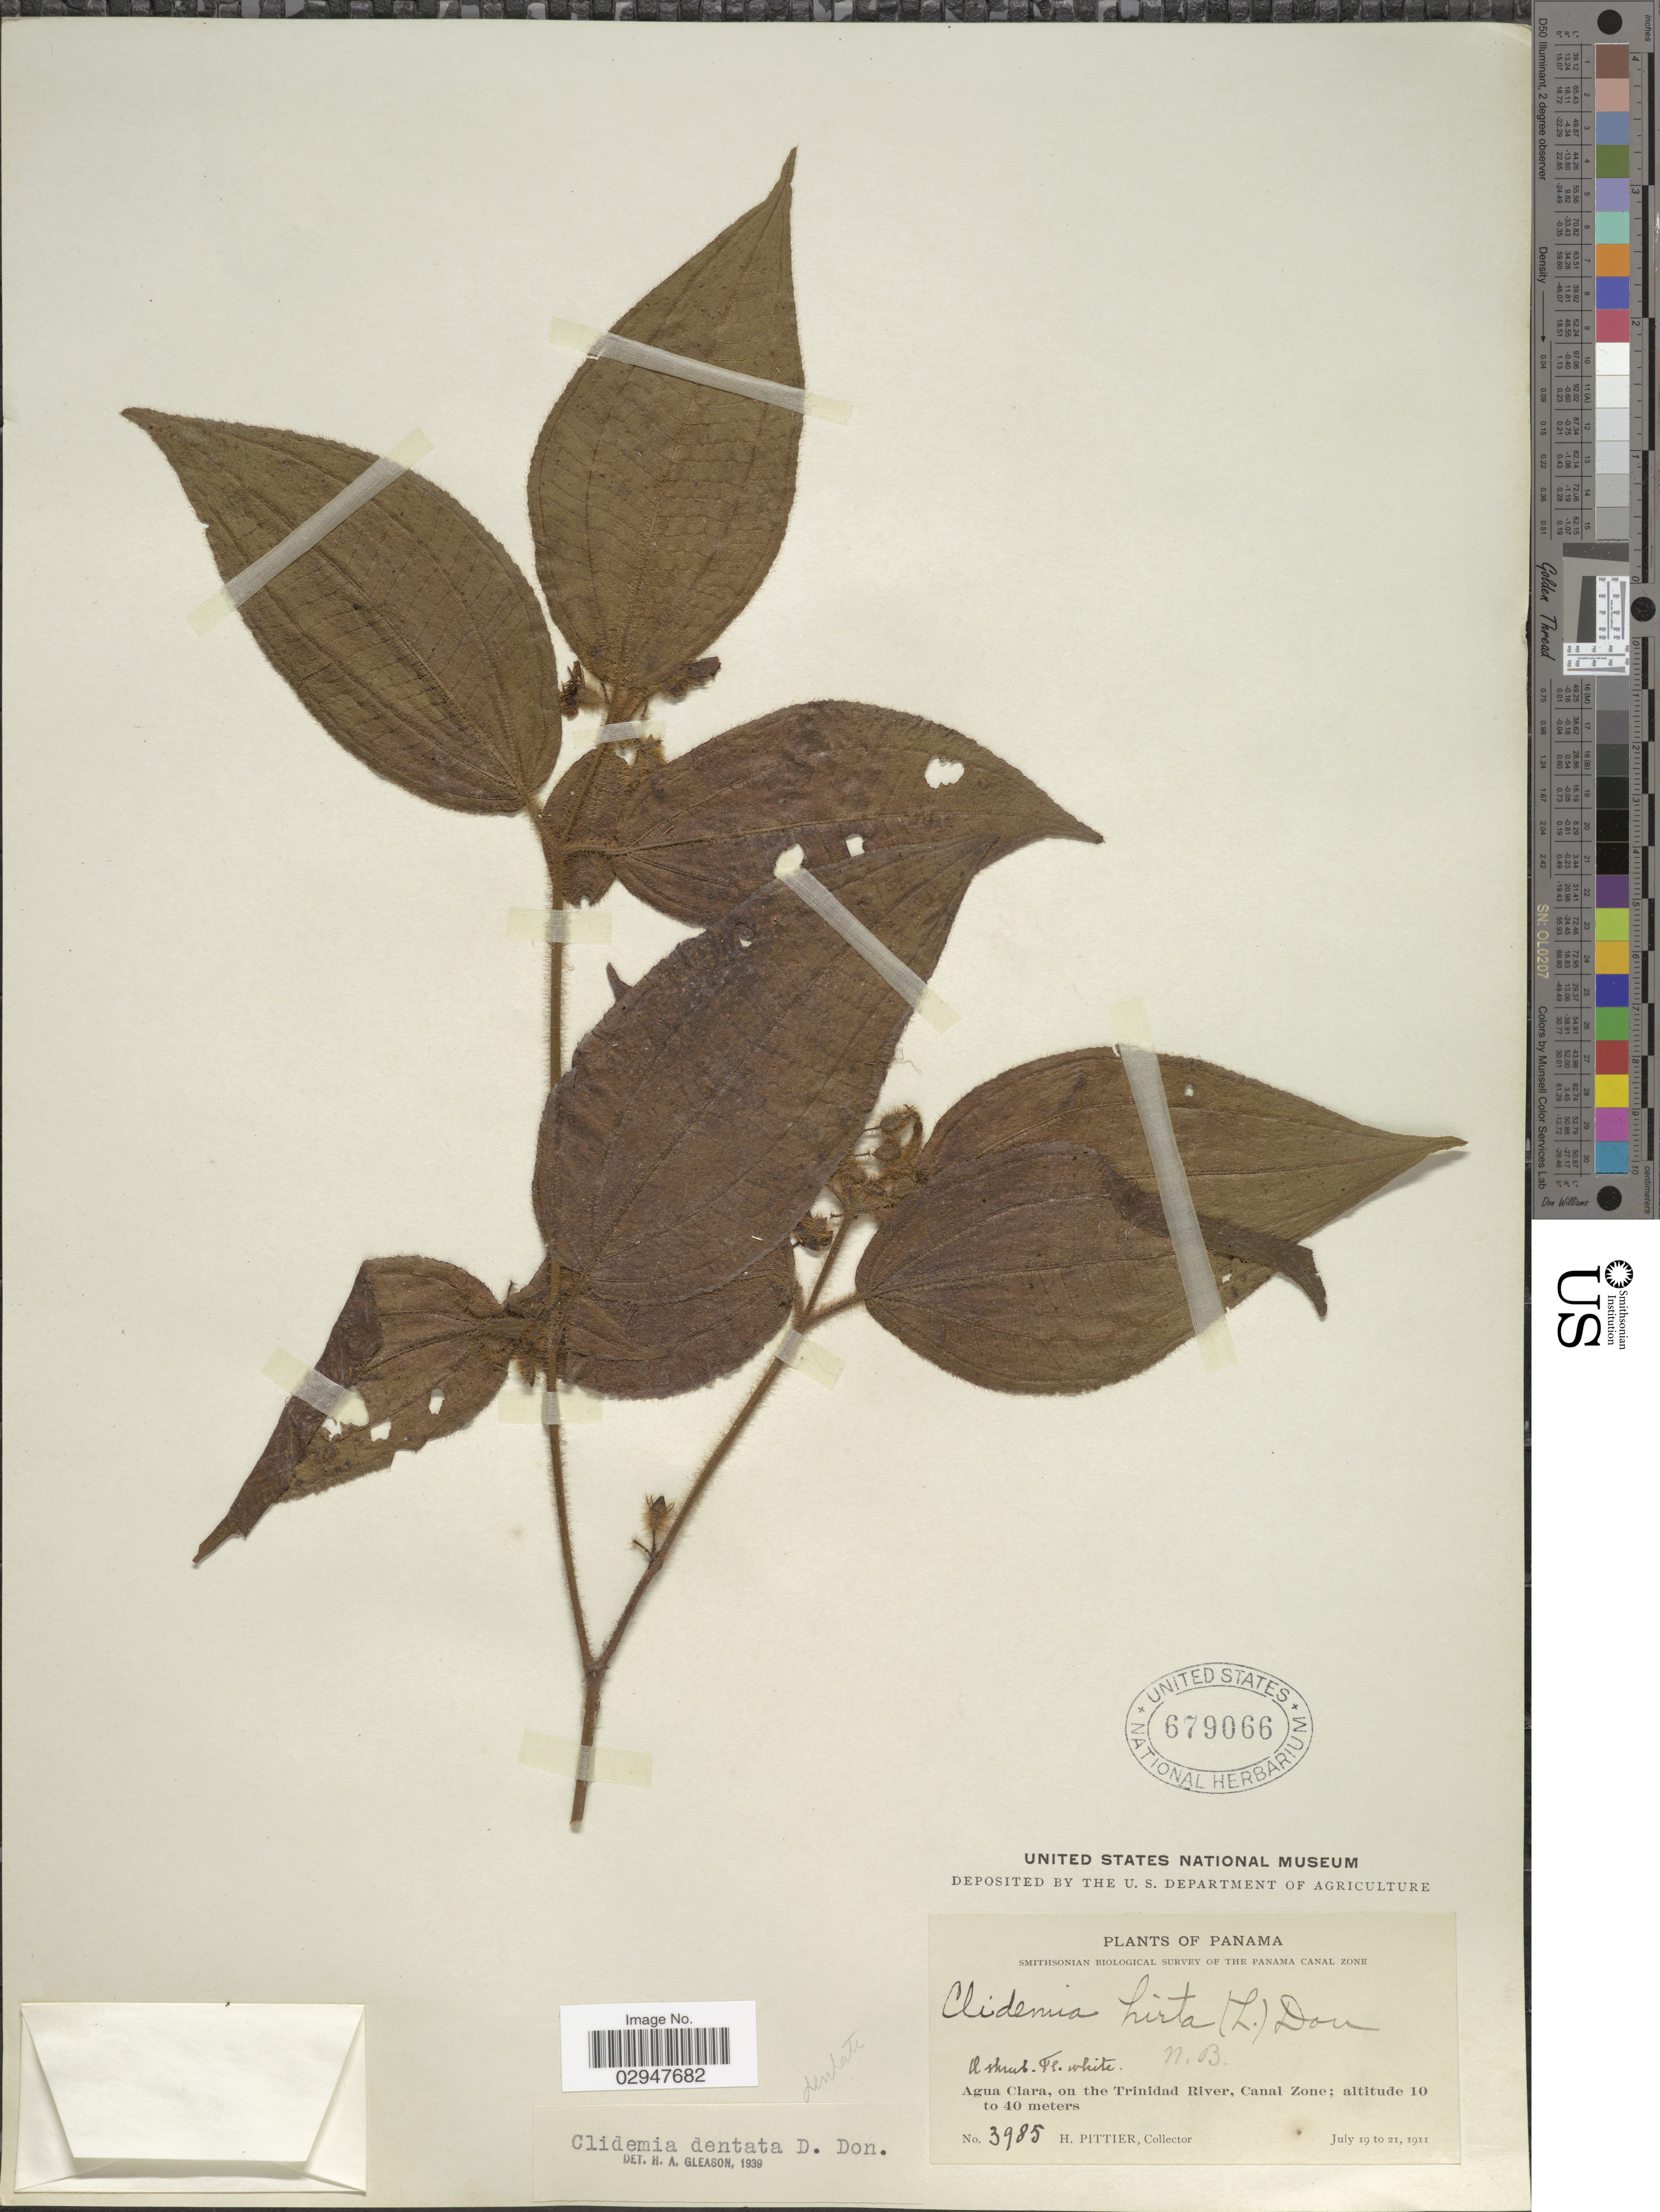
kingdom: Plantae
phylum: Tracheophyta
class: Magnoliopsida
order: Myrtales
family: Melastomataceae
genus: Clidemia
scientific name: Clidemia dentata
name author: D. Don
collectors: H. F. Pittier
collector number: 3985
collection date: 1911-07-19/1911-07-21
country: Panama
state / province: Colón / Panamá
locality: Agua Clara, on the Trinidad River, Canal Zone.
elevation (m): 10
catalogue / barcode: US 679066